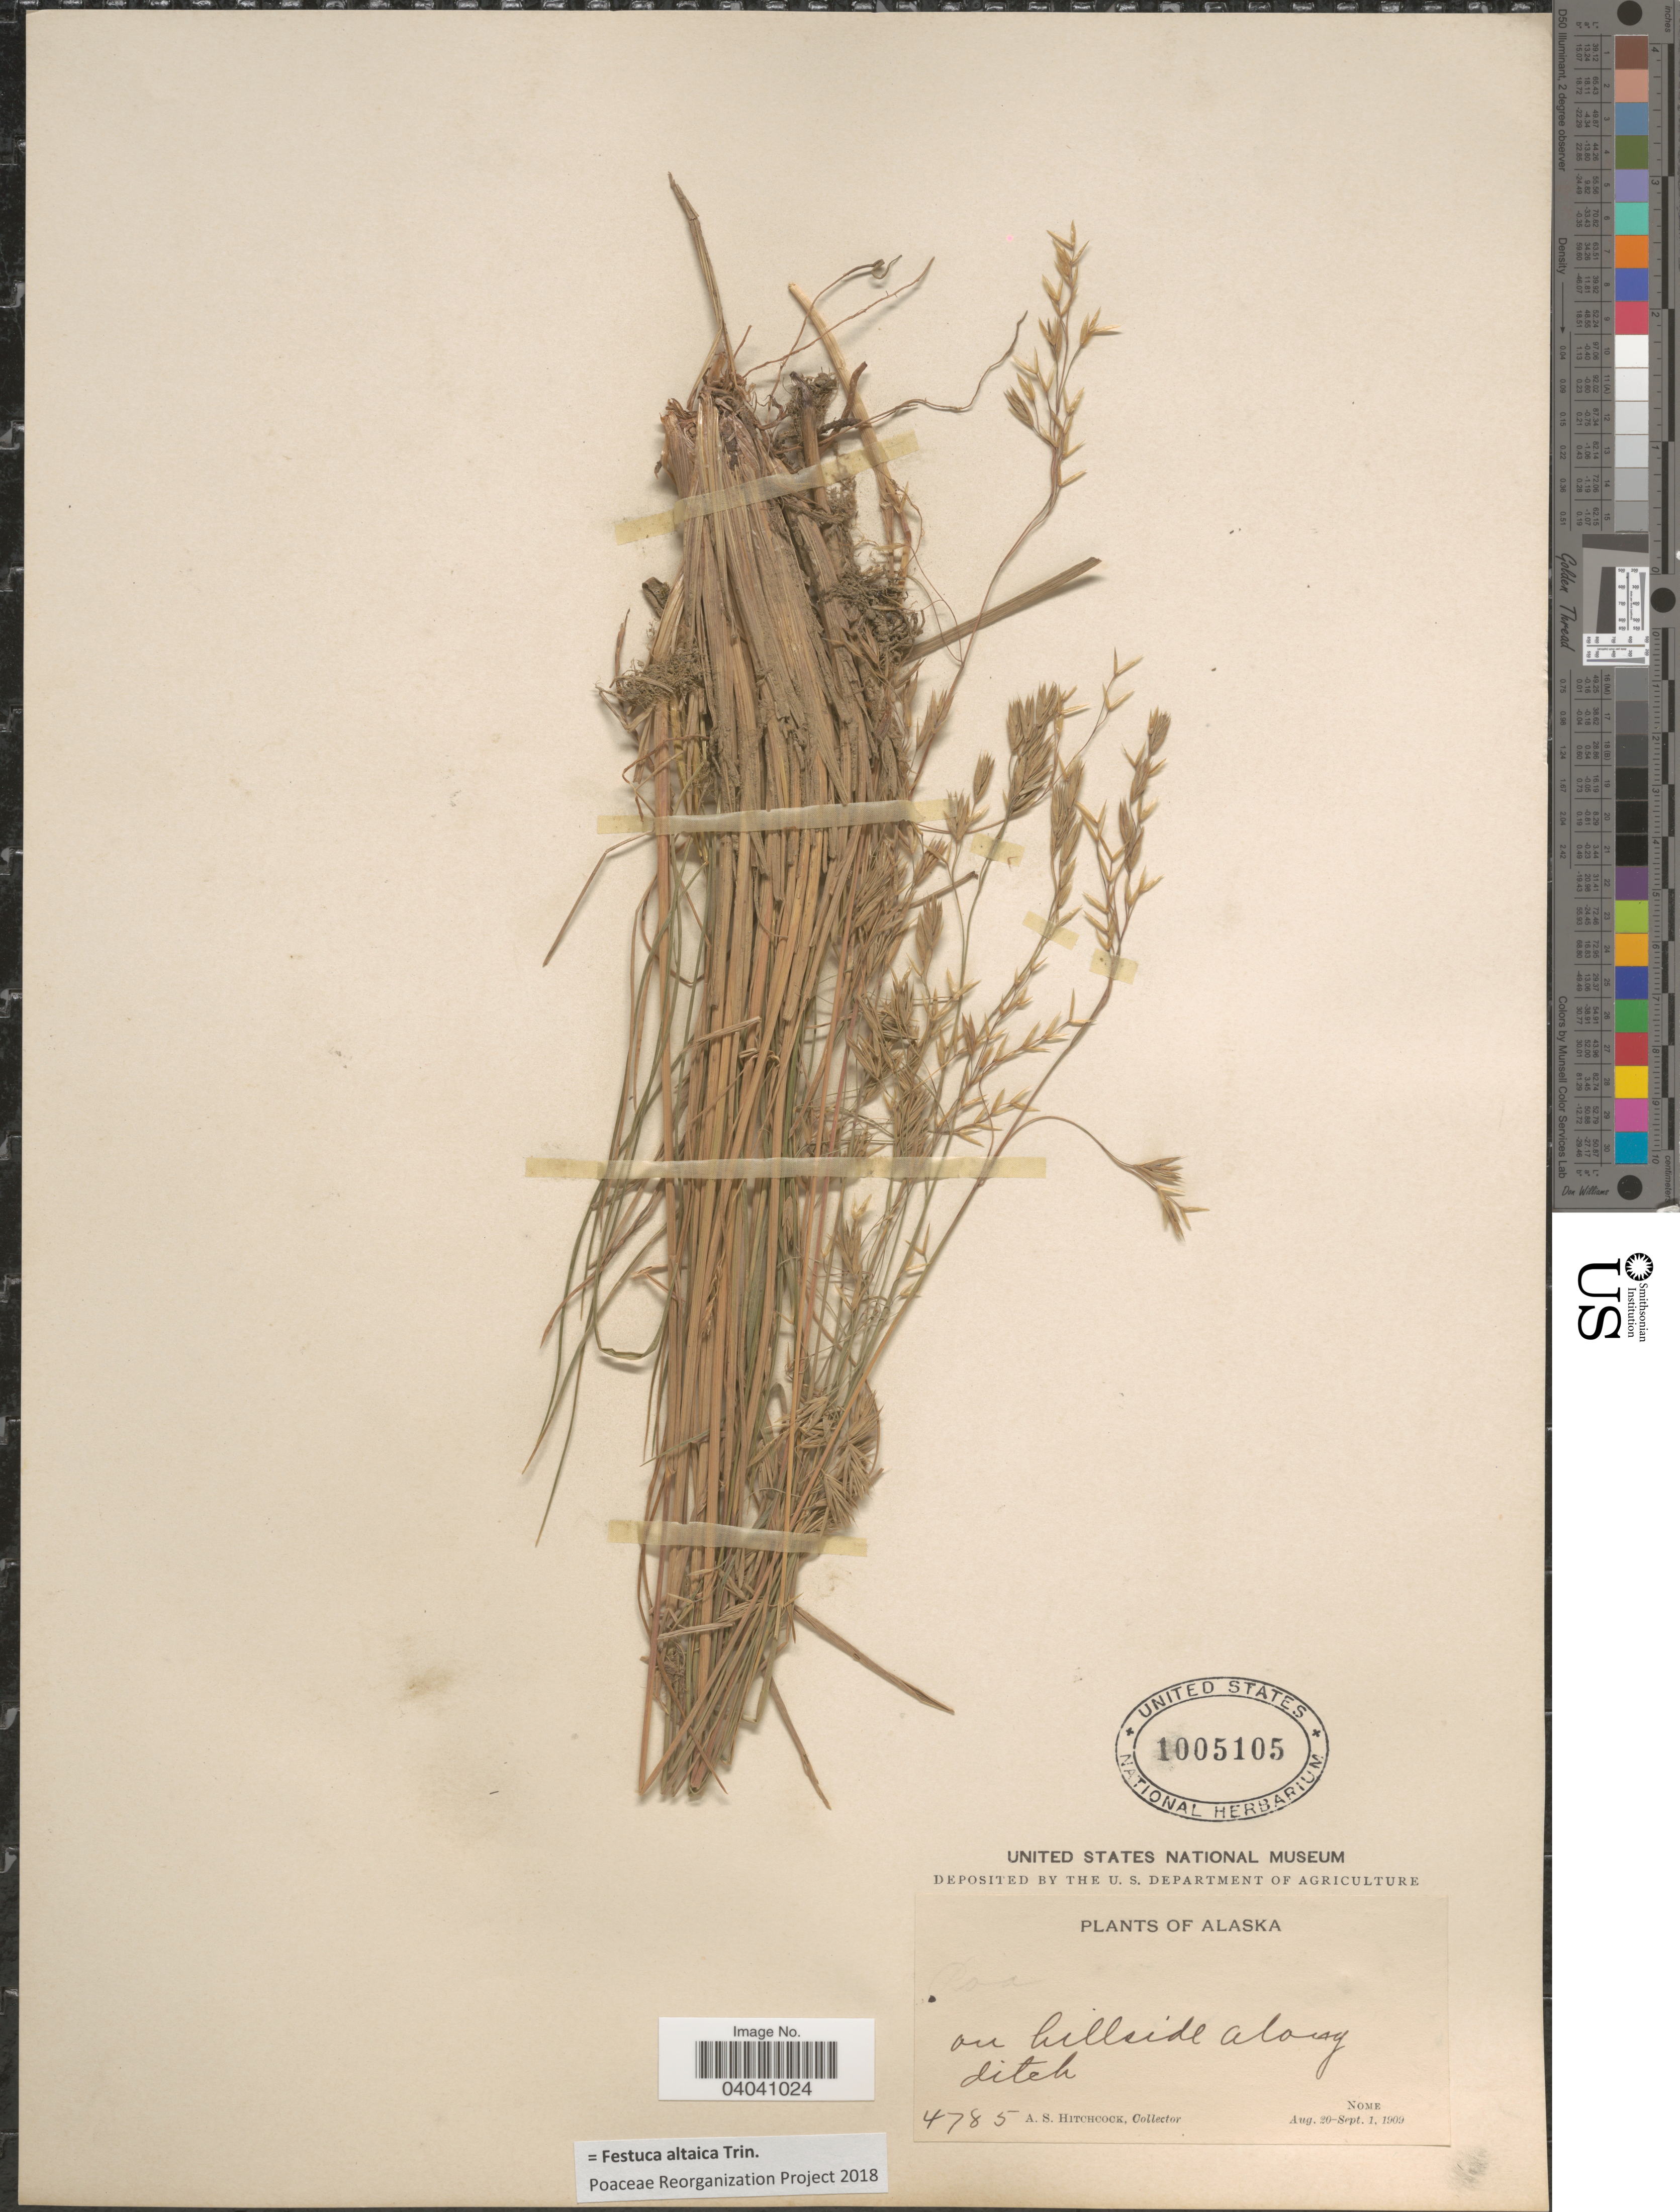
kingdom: Plantae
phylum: Tracheophyta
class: Liliopsida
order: Poales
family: Poaceae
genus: Festuca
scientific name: Festuca altaica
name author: Trin.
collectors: A. S. Hitchcock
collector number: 4785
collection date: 1909-08-20/1909-09-01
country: United States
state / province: Alaska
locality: On hillside along ditch. Nome.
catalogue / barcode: US 1005105